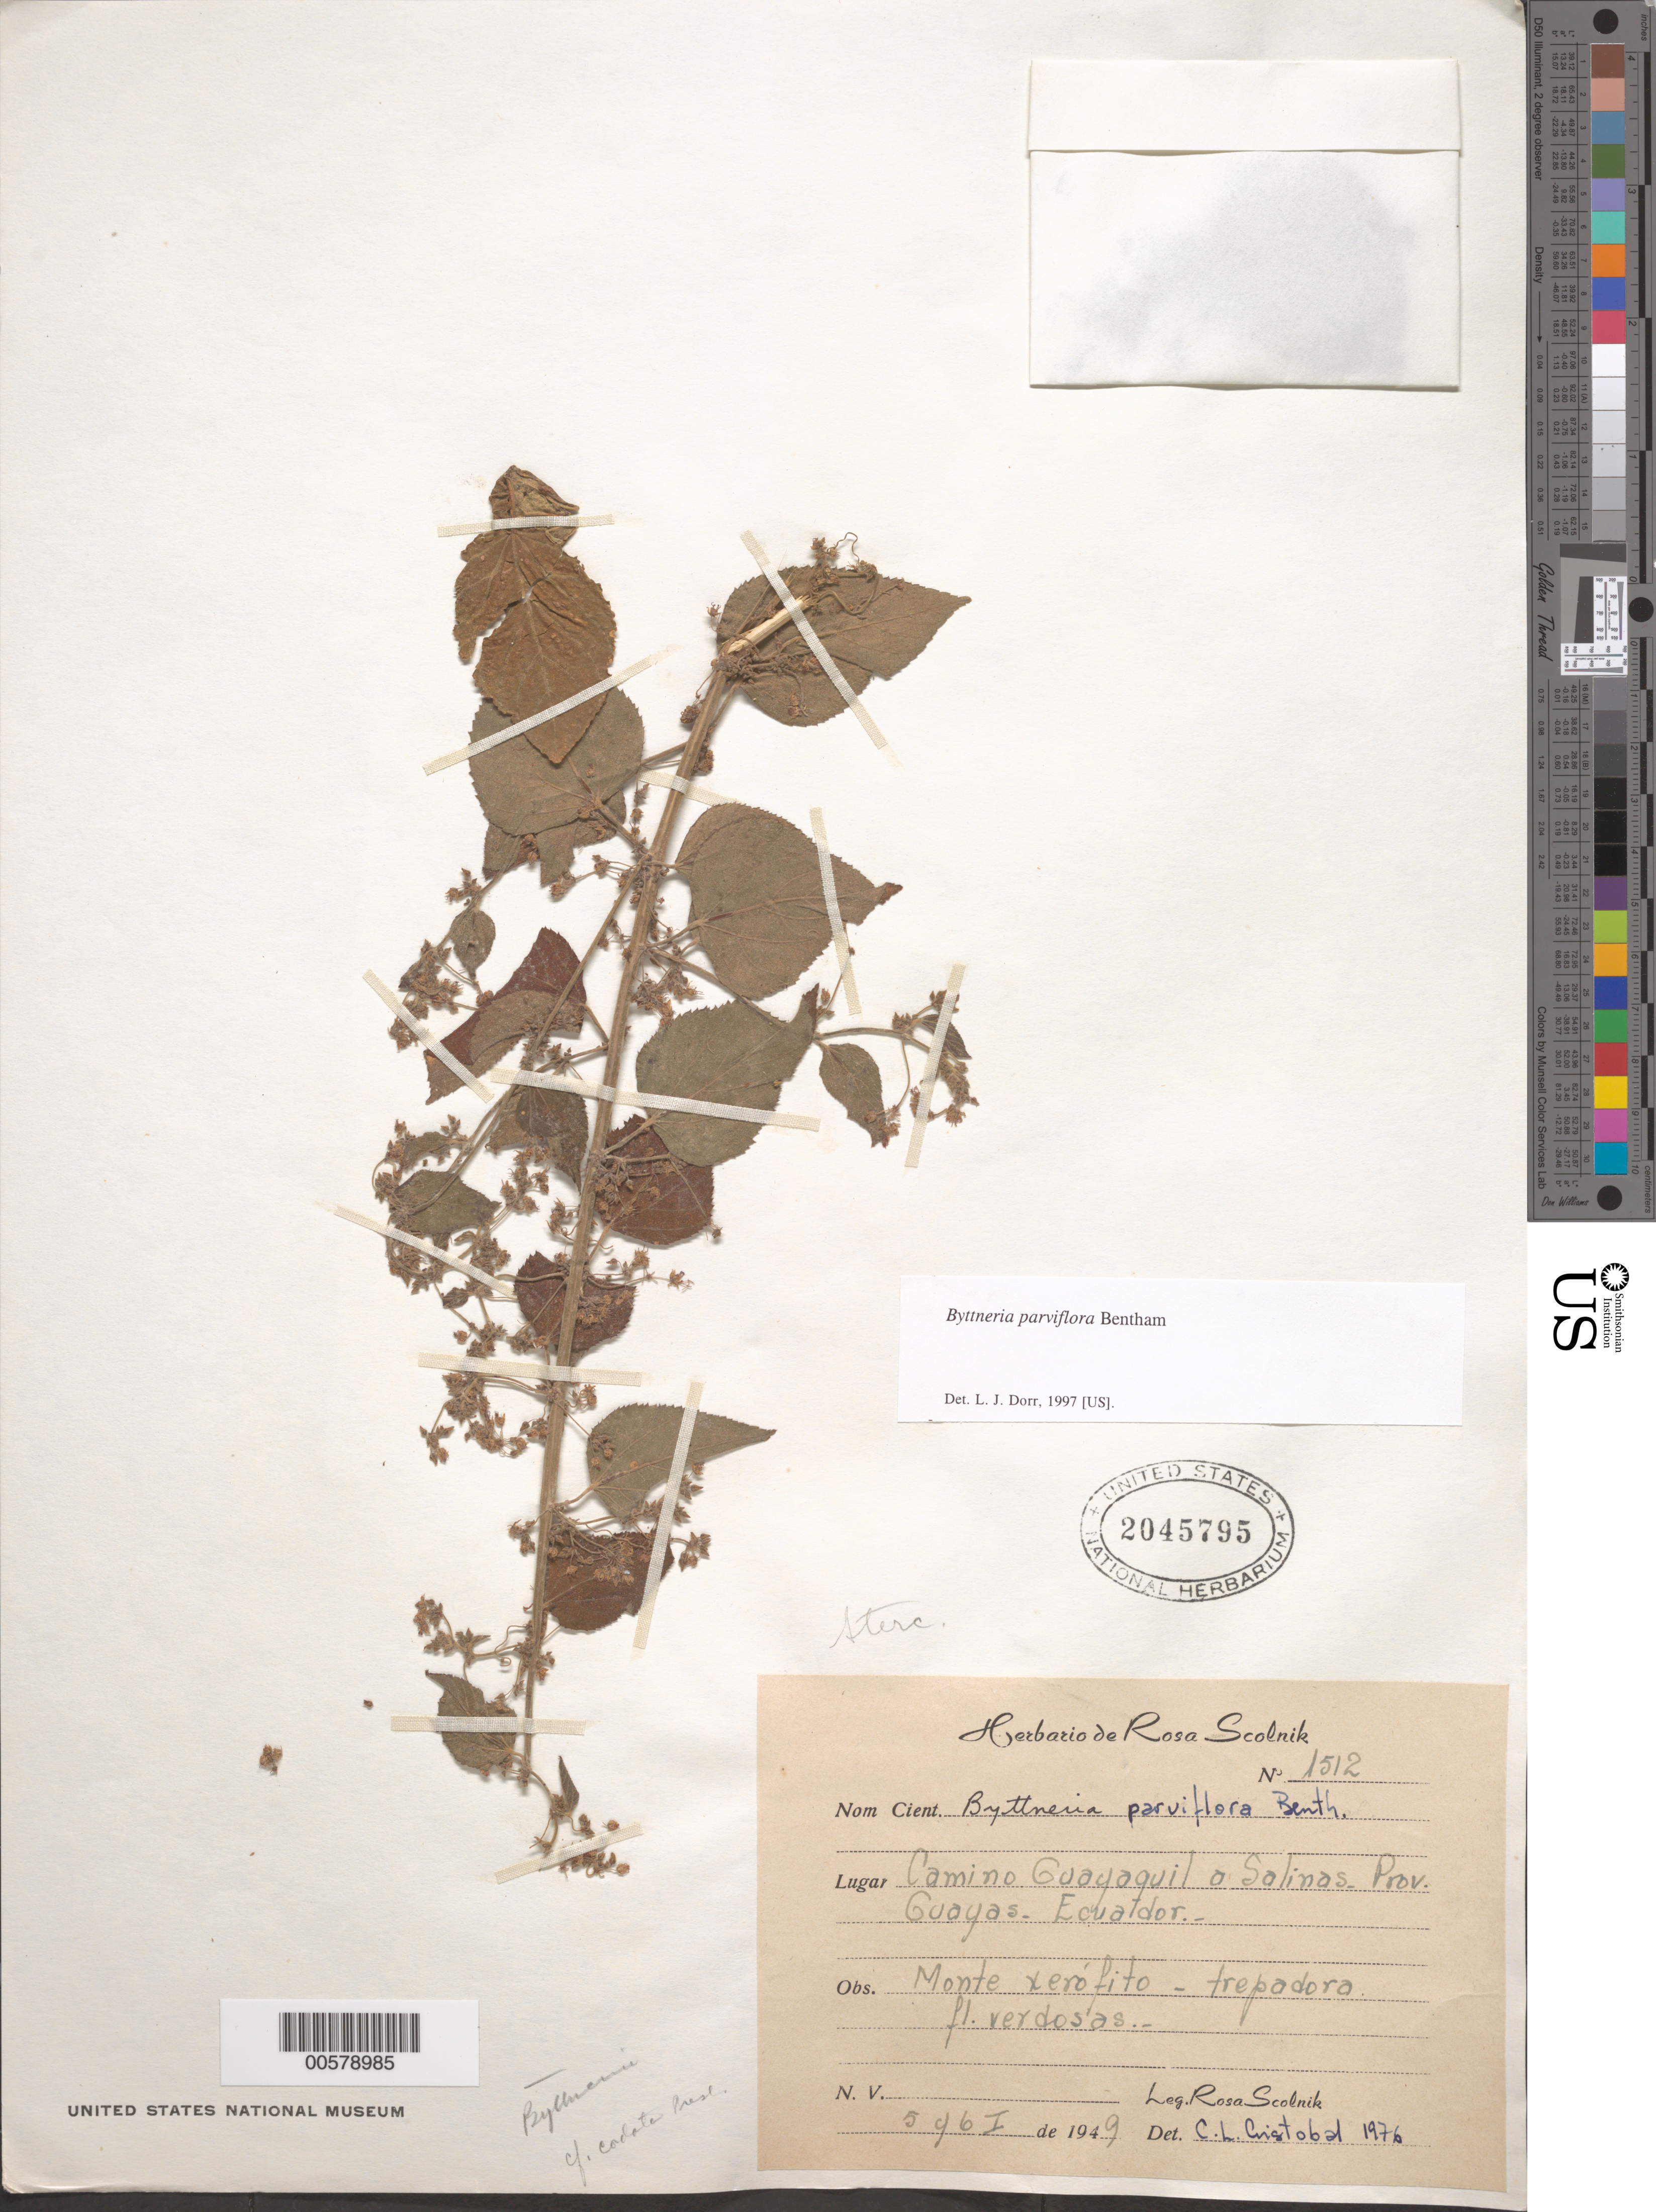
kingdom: Plantae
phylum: Tracheophyta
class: Magnoliopsida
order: Malvales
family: Malvaceae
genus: Byttneria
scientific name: Byttneria parviflora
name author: Benth.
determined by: Cristóbal, C. L.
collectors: R. Scolnik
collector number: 1512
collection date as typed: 05 Jan 1949 to 06 Jan 1949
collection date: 1949-01-05/1949-01-06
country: Ecuador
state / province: Guayas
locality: Camino Guayaquil a Salinas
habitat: Monte xerófito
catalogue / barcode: US 2045795